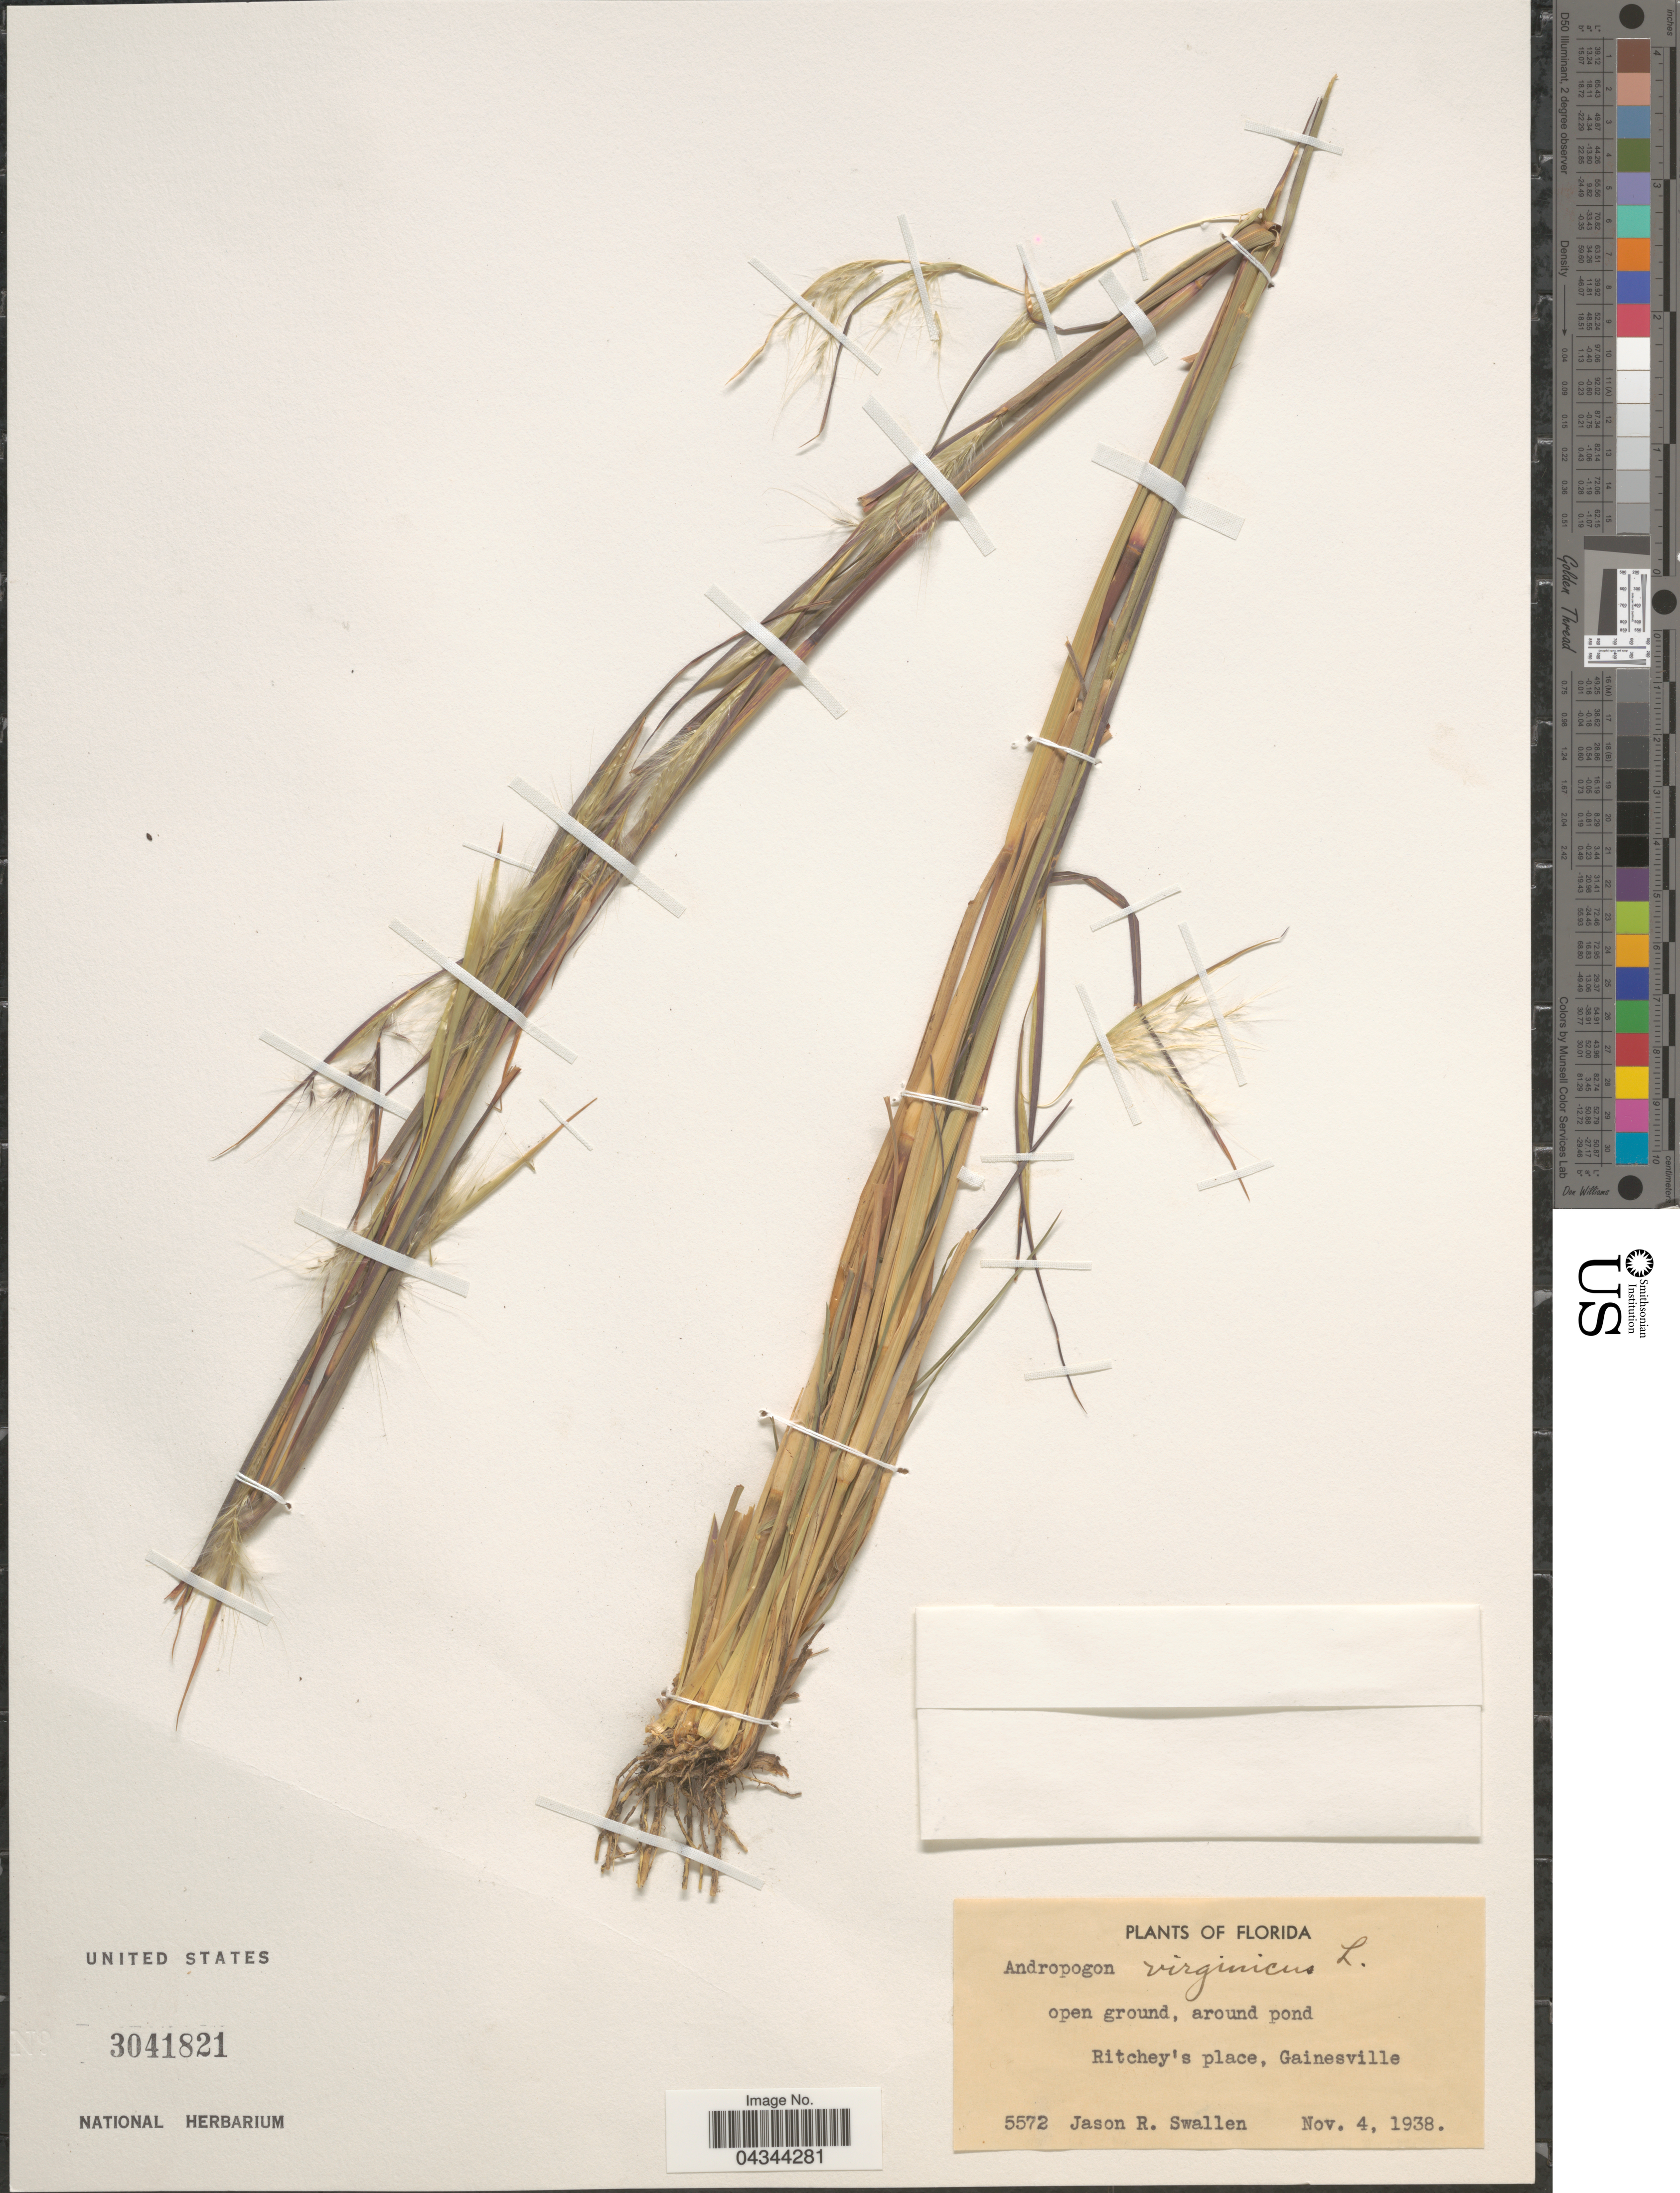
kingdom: Plantae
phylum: Tracheophyta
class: Liliopsida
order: Poales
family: Poaceae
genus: Andropogon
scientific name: Andropogon virginicus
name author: L.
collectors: J. R. Swallen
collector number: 5572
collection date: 1938-11-04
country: United States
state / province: Florida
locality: Around pond Ritchey's place, Gainesville.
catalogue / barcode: US 3041821